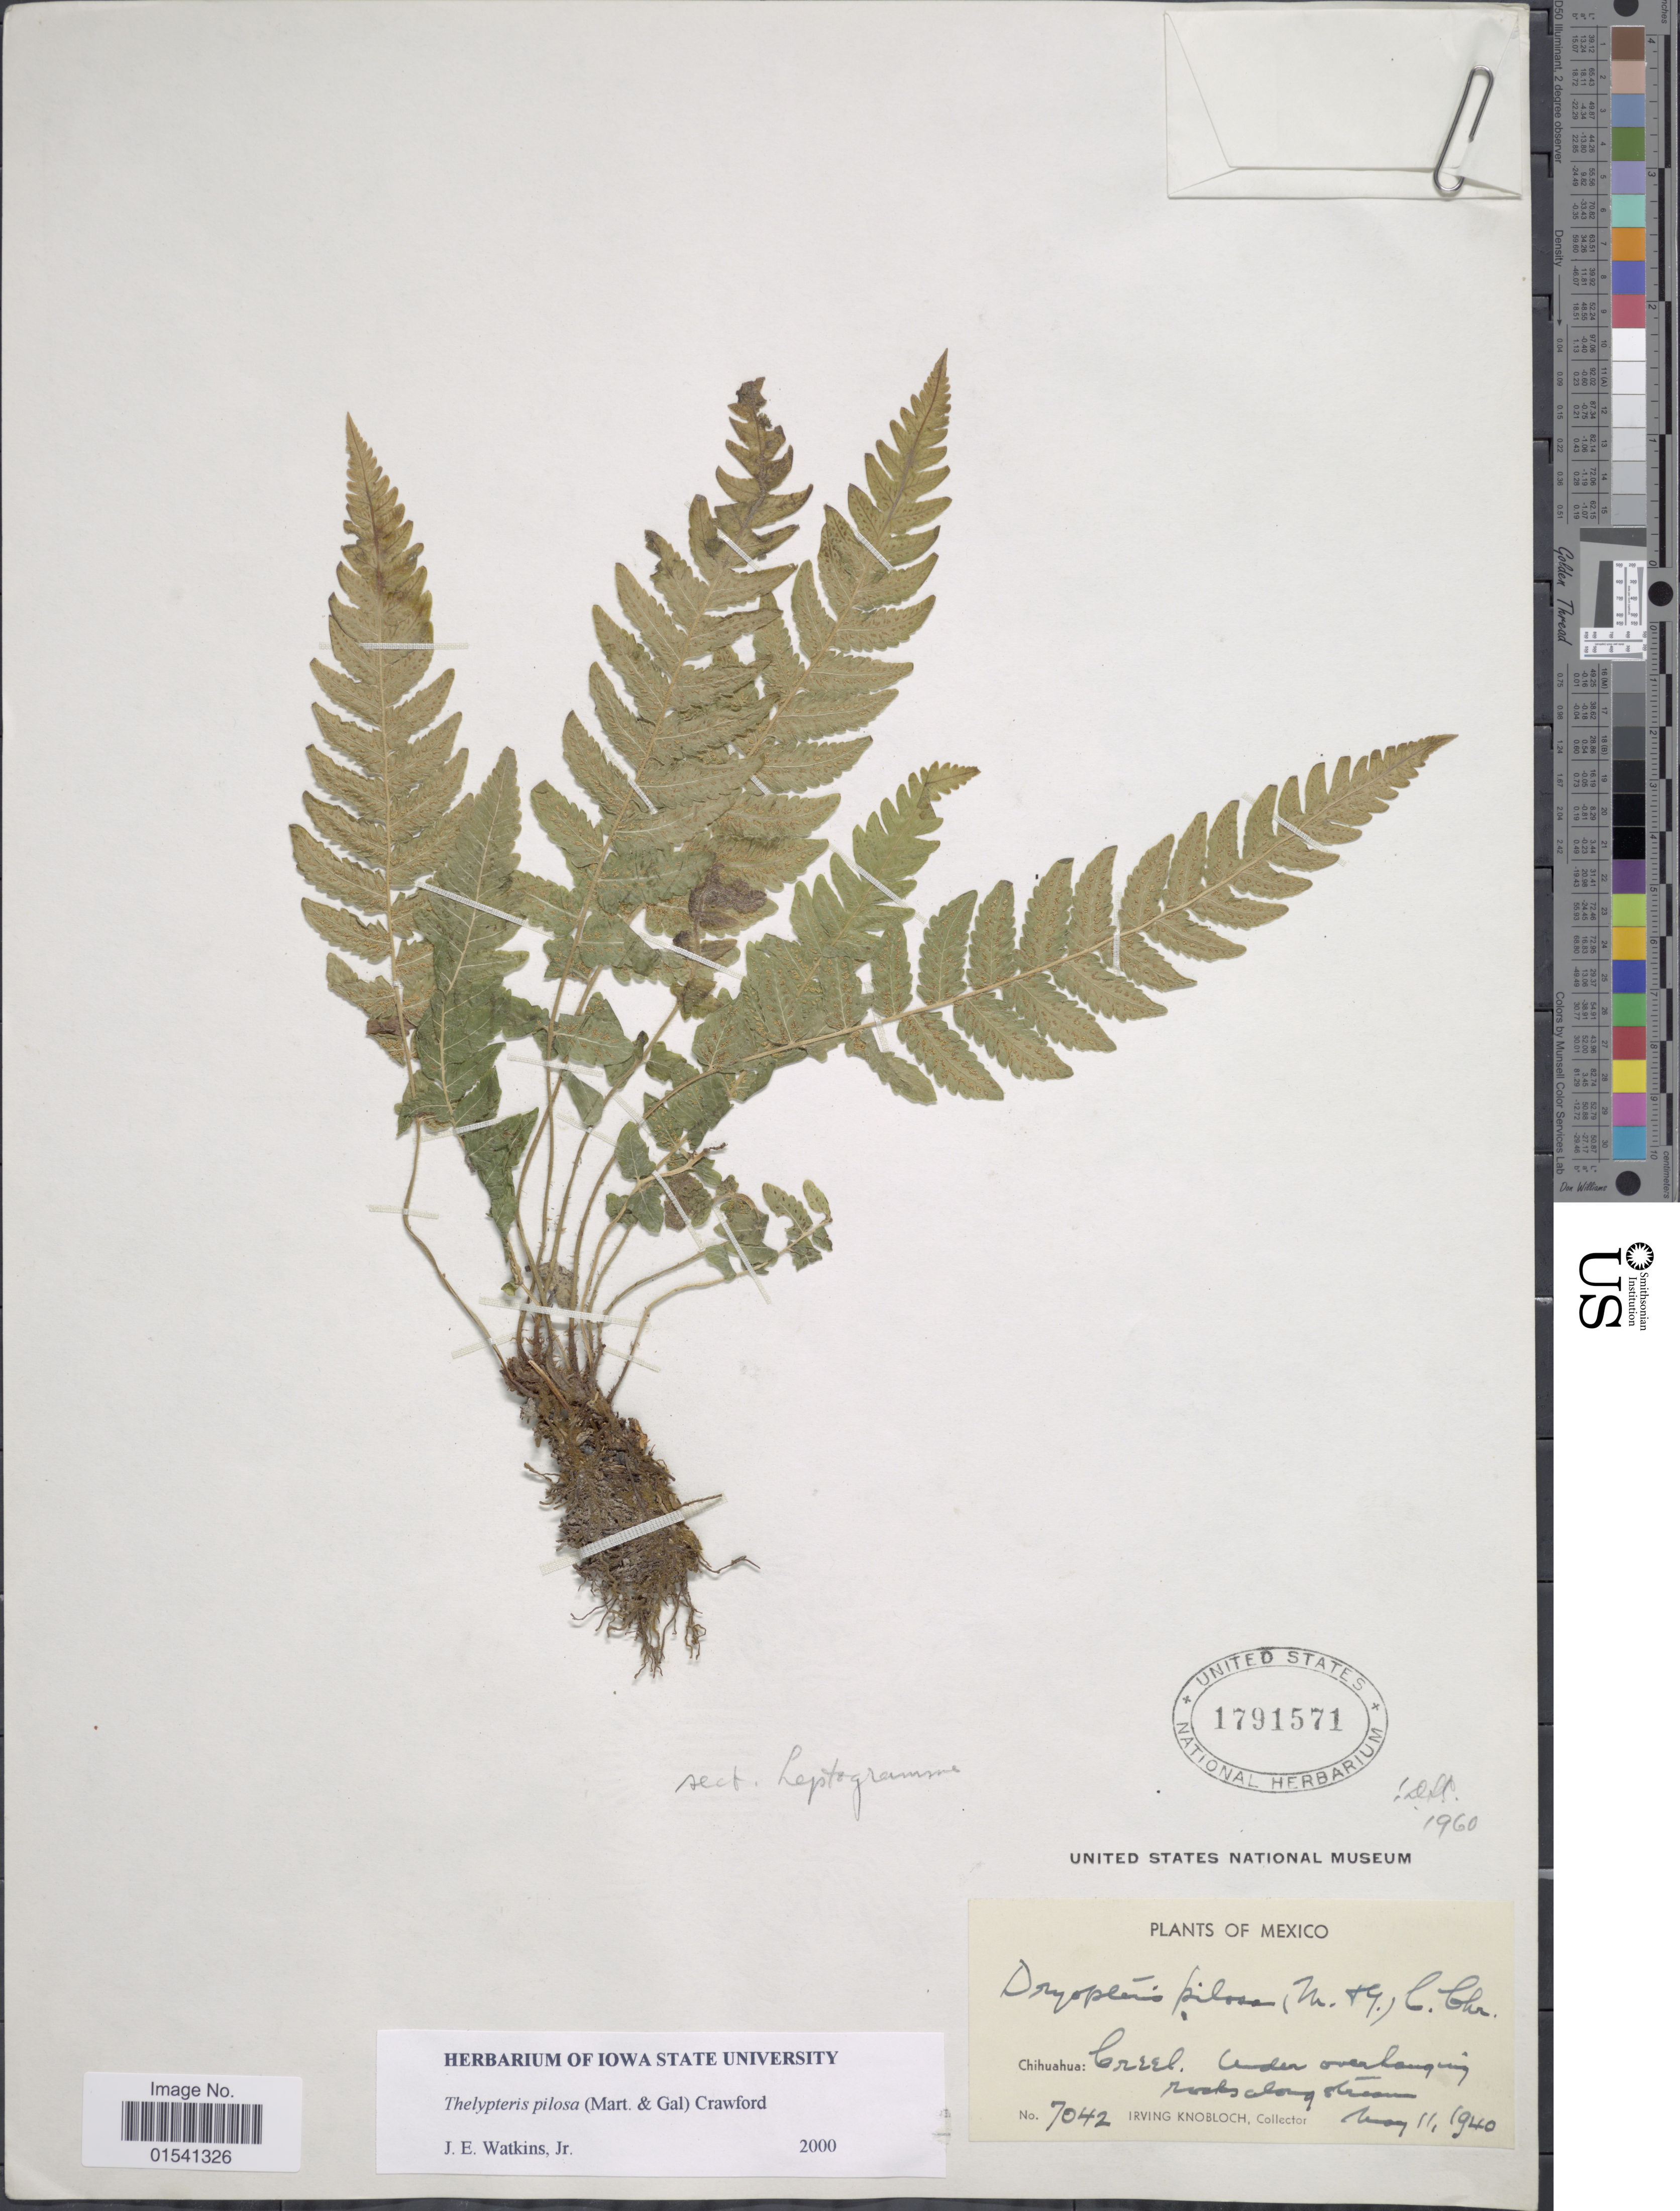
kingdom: Plantae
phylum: Tracheophyta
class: Polypodiopsida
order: Polypodiales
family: Thelypteridaceae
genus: Stegnogramma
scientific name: Stegnogramma pilosa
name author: (M. Martens & Galeotti) K. Iwats.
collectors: I. W. Knobloch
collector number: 7042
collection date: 1940-05-11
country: Mexico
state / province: Chihuahua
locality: Creek, under overhanging rocks along stream [interpreted]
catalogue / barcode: US 1791571